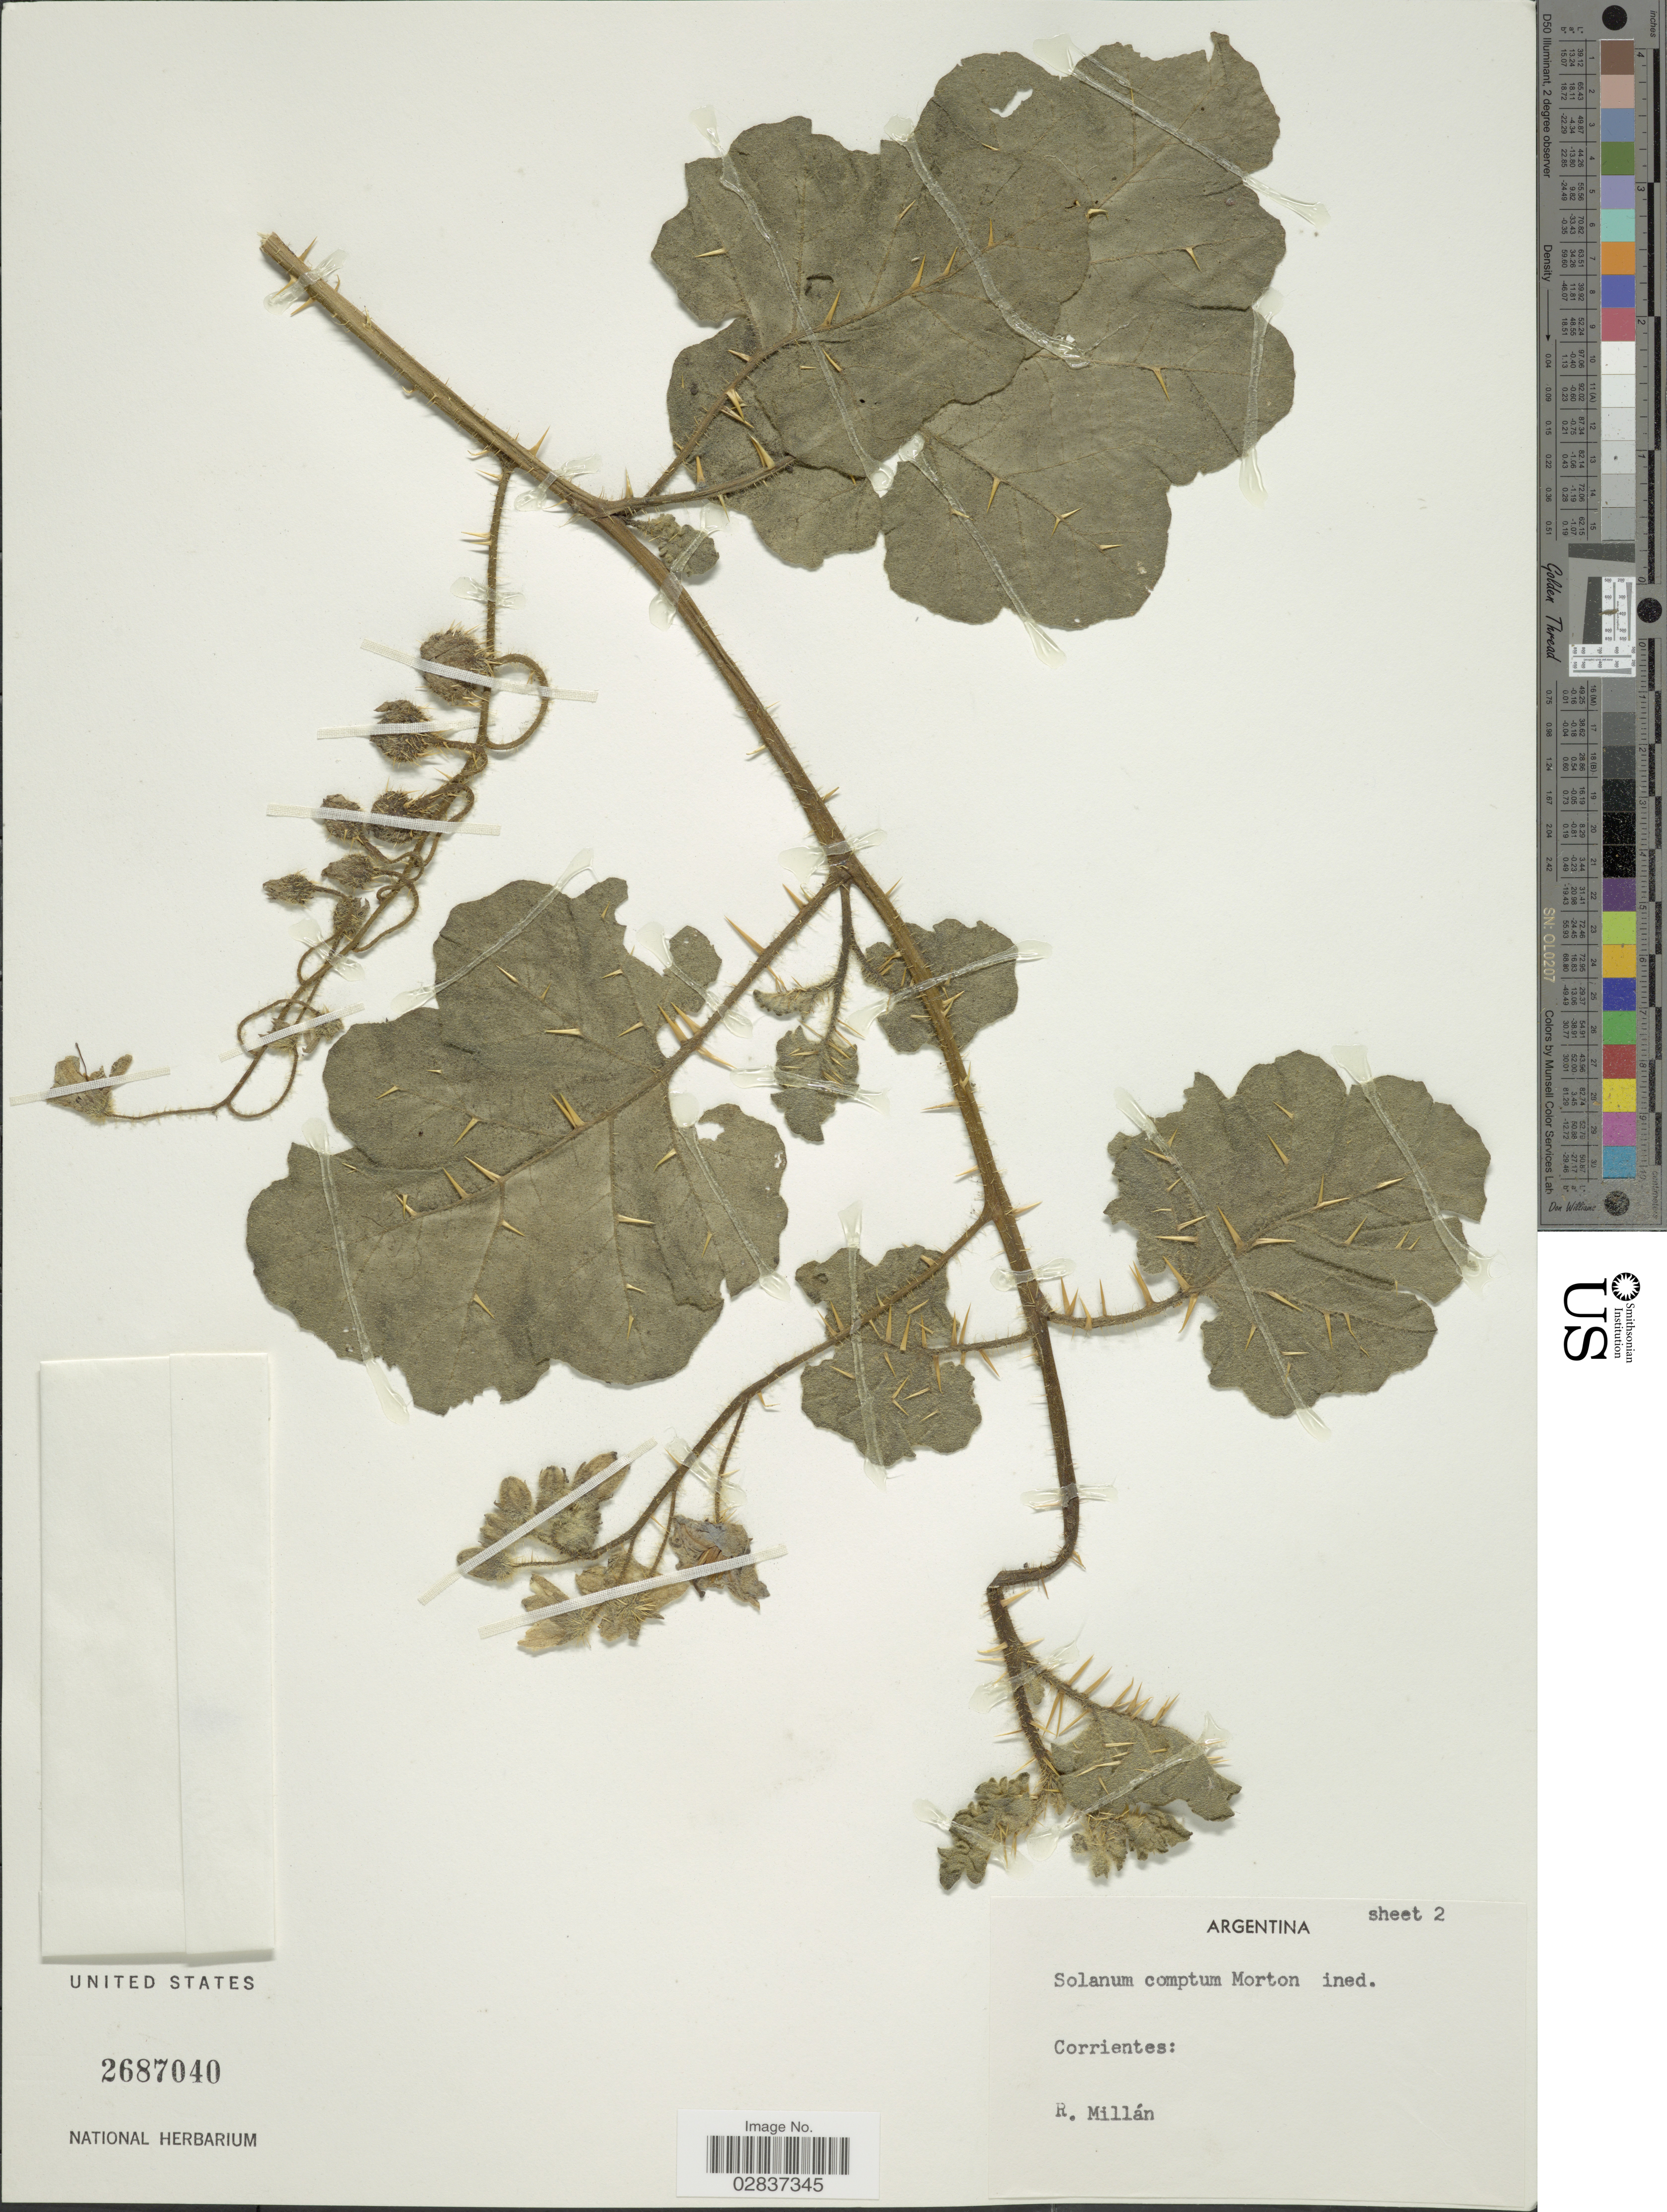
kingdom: Plantae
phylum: Tracheophyta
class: Magnoliopsida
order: Solanales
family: Solanaceae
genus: Solanum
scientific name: Solanum comptum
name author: C.V. Morton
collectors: R. Millan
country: Argentina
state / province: Corrientes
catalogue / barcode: US 2687040